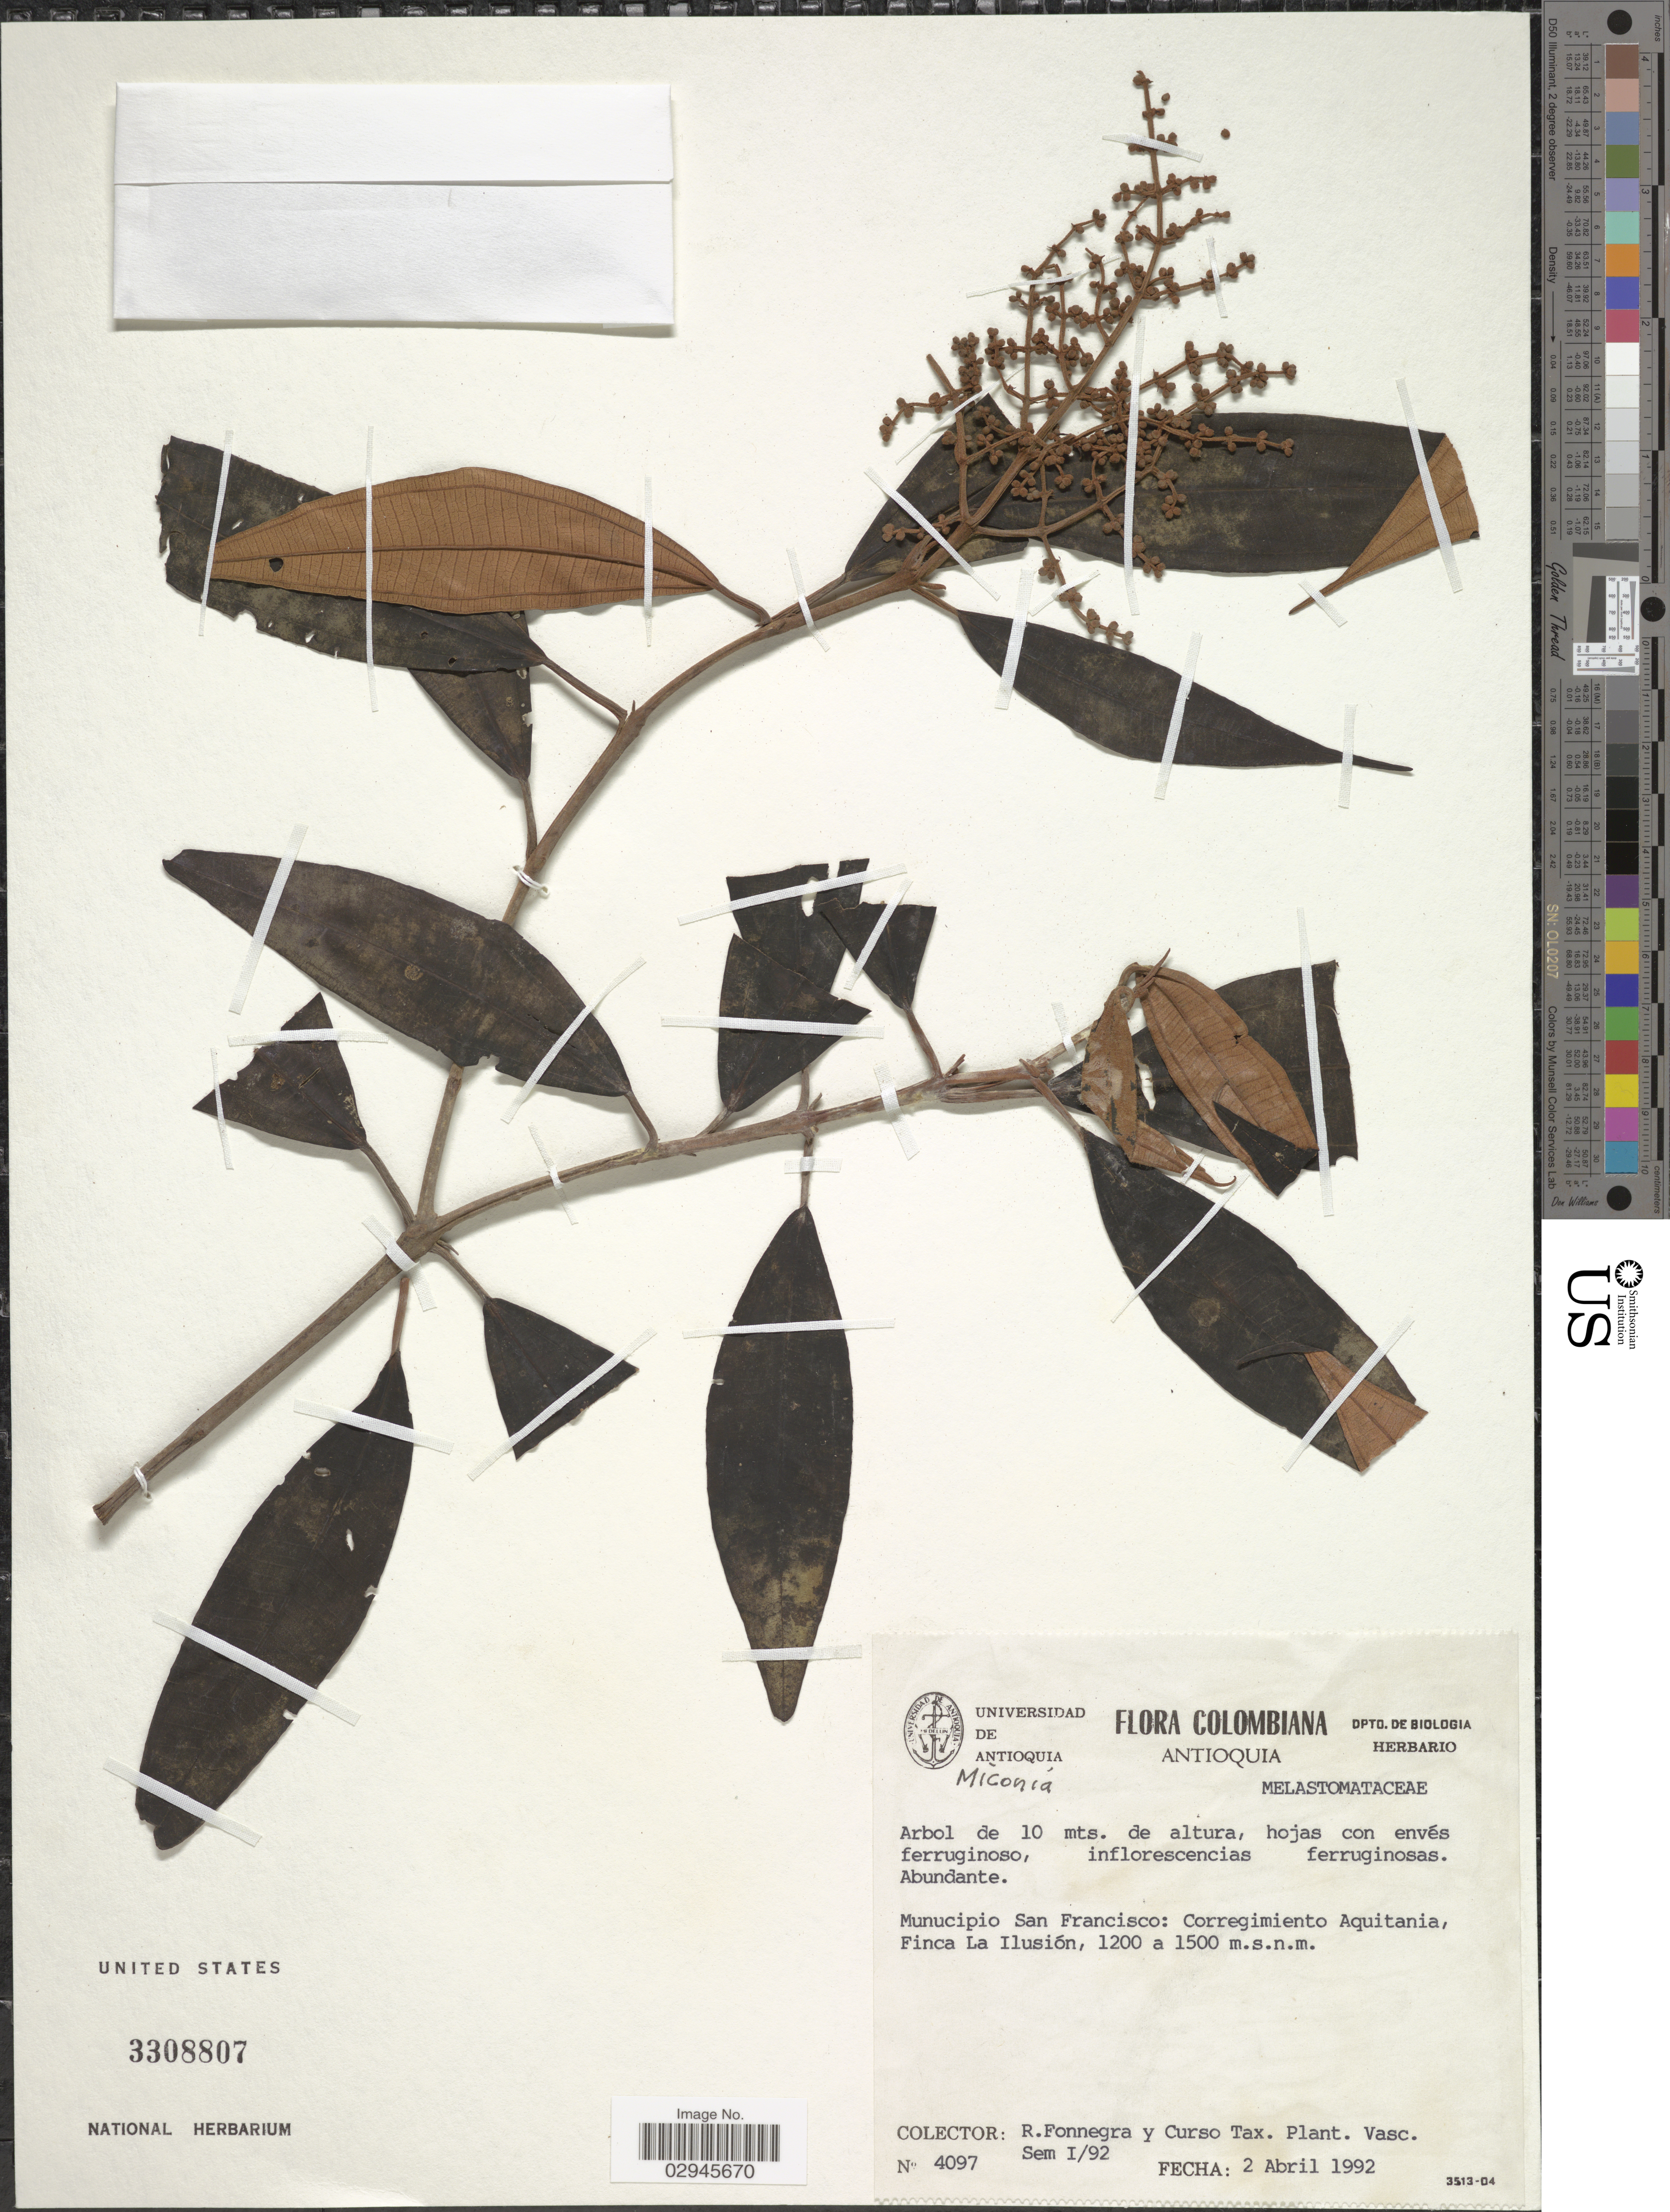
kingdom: Plantae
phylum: Tracheophyta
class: Magnoliopsida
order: Myrtales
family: Melastomataceae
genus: Miconia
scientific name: Miconia sp.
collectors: R. Fonnegra & Curso Tax. Plant. Vasc.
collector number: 4097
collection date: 1992-04-02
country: Colombia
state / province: Antioquia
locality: Municipio San Francisco: Corregimiento de Aquitania, Finca La Ilusión.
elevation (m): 1200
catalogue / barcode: US 3308807